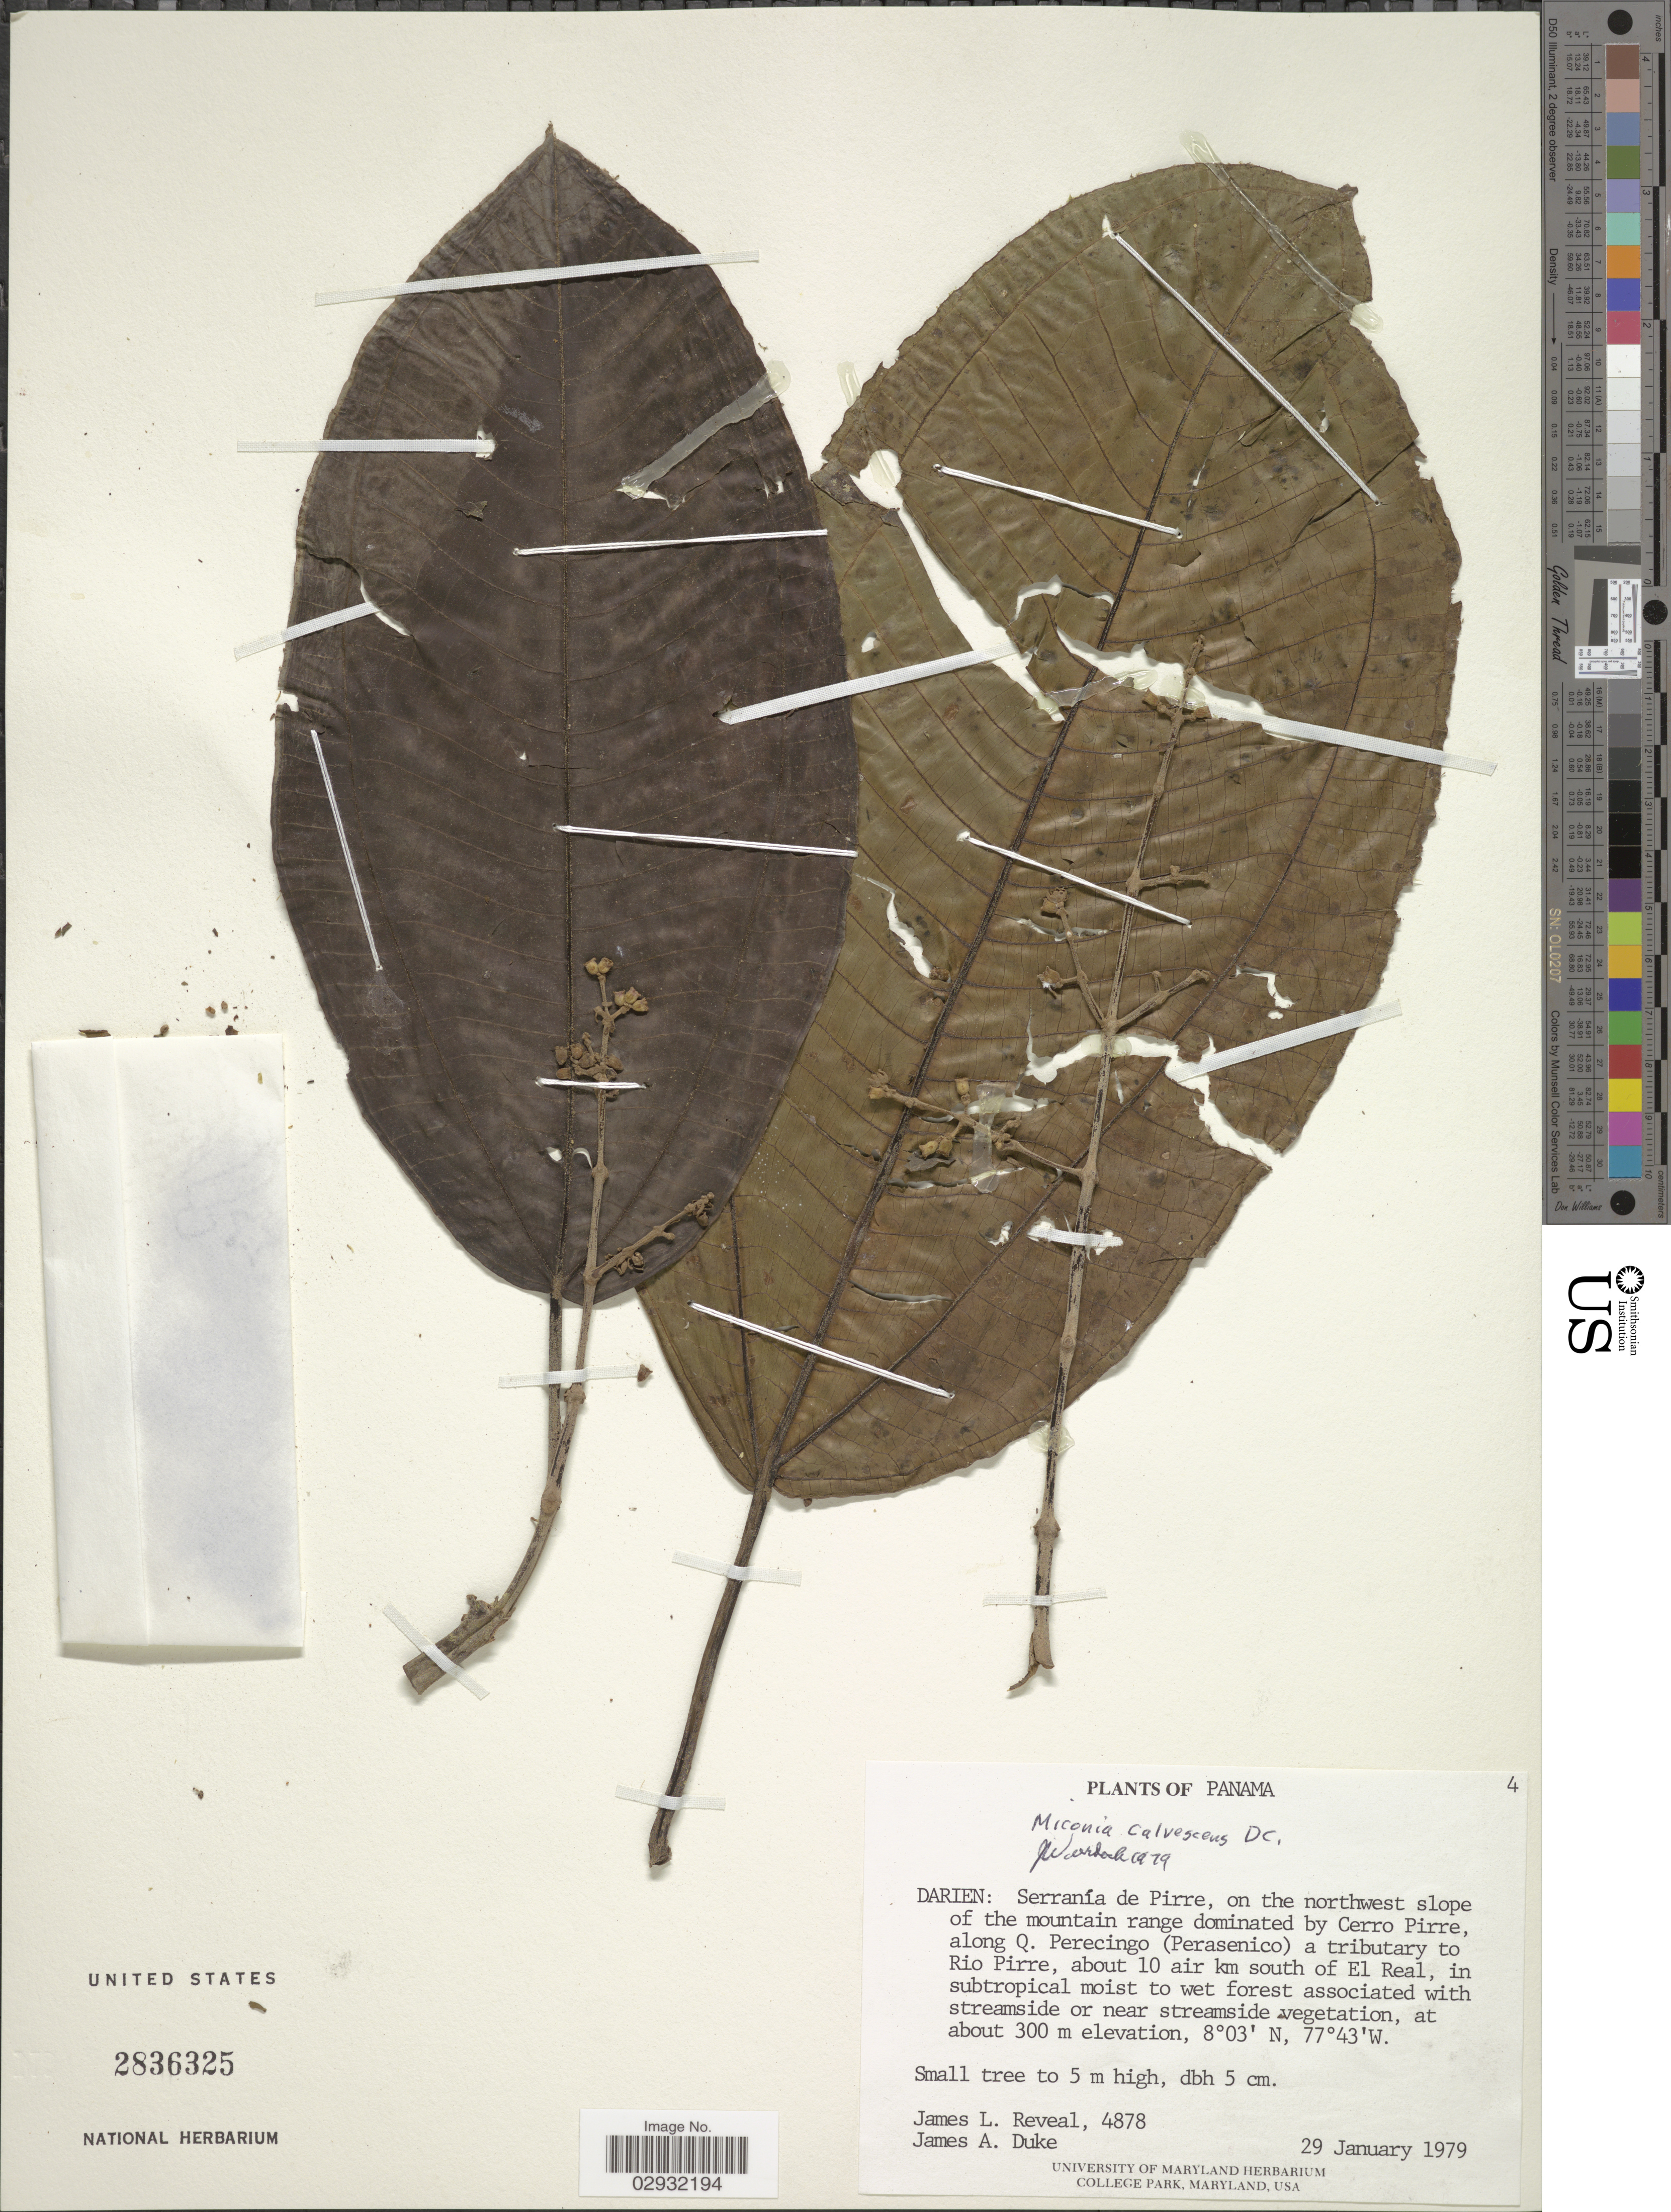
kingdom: Plantae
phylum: Tracheophyta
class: Magnoliopsida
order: Myrtales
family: Melastomataceae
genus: Miconia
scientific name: Miconia calvescens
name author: DC.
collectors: J. L. Reveal & J. A. Duke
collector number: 4878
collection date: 1979-01-29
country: Panama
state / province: Darién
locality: Darien: Serranía de Pirre, on the northwest slope of the mountain range dominated by Cerro Pirre, along Q. Perecingo (Perasenico) a tributary to Rio Pirre, about 10 air km south of El Real.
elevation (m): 300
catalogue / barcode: US 2836325